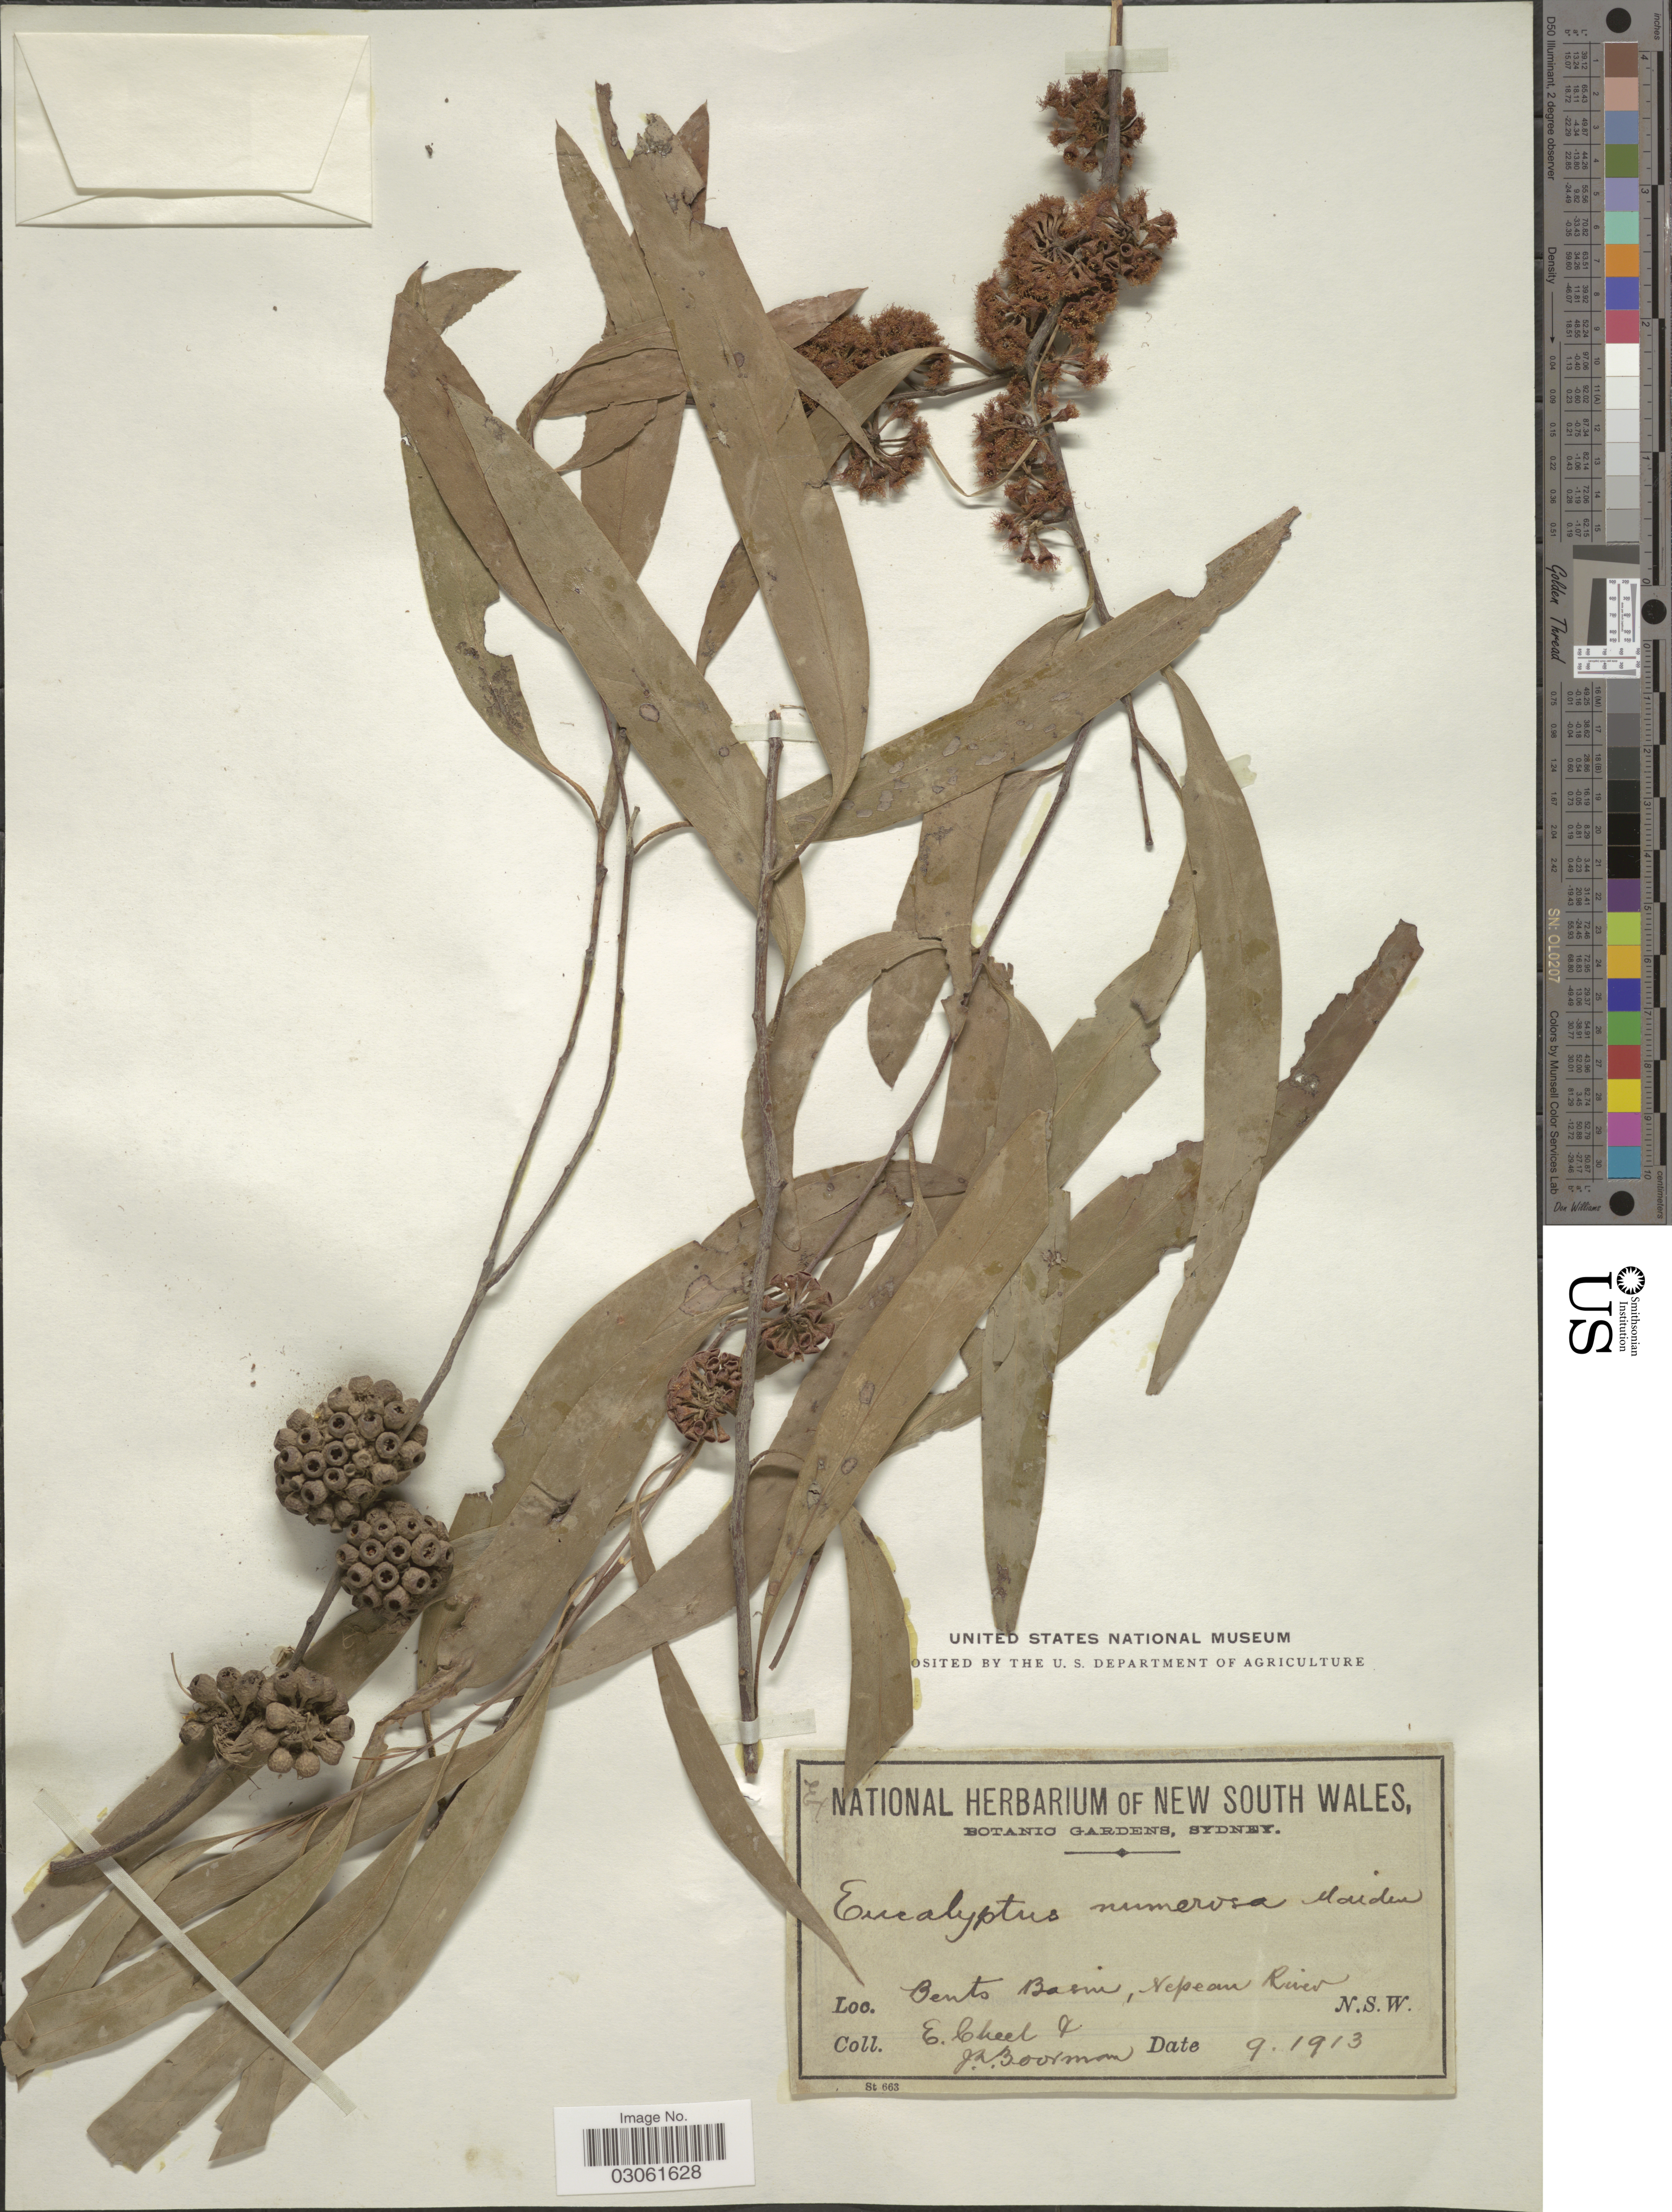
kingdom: Plantae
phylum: Tracheophyta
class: Magnoliopsida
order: Myrtales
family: Myrtaceae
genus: Eucalyptus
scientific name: Eucalyptus numerosa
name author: Maiden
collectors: E. Cheel & J. Boorman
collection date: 1913-09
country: Australia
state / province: New South Wales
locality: Bents Basin, Nepean River.